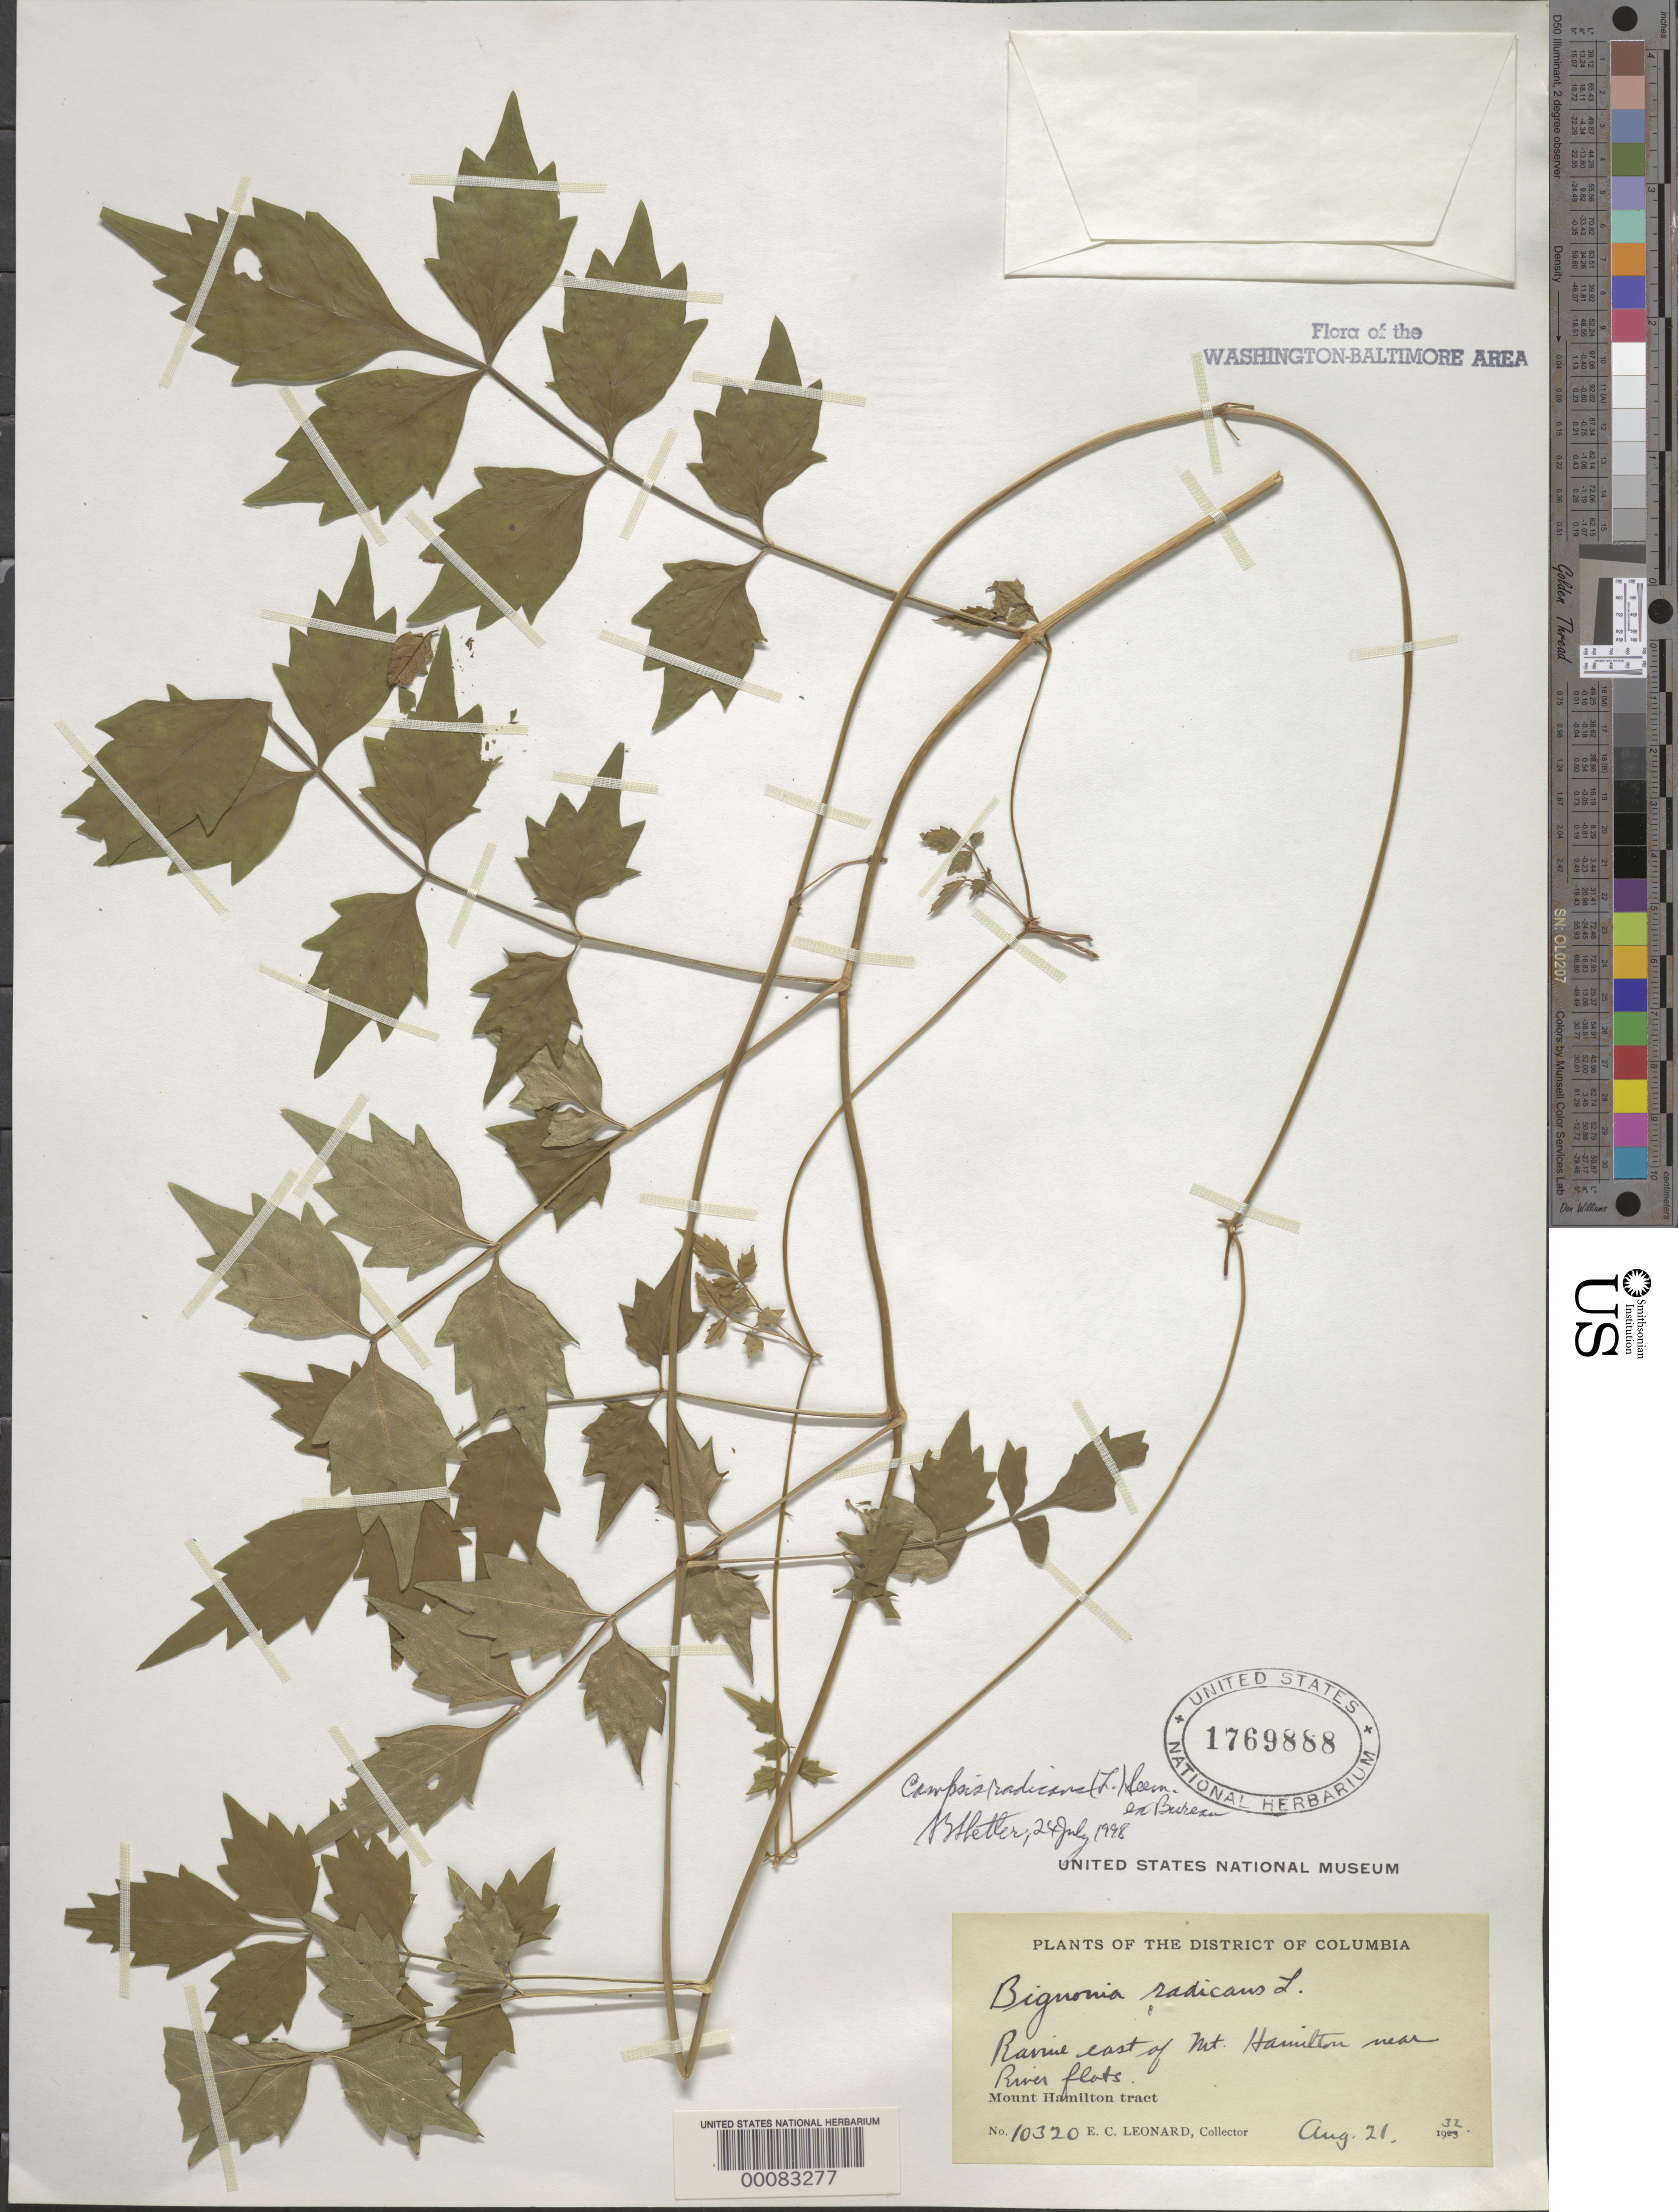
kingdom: Plantae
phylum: Tracheophyta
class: Magnoliopsida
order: Lamiales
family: Bignoniaceae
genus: Campsis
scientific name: Campsis radicans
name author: (L.) Seem.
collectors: E. C. Leonard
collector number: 10320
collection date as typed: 21 Aug 1932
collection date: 1932-08-21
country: United States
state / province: District of Columbia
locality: East of Mount Hamilton near River flats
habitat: Ravine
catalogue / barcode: US 1769888